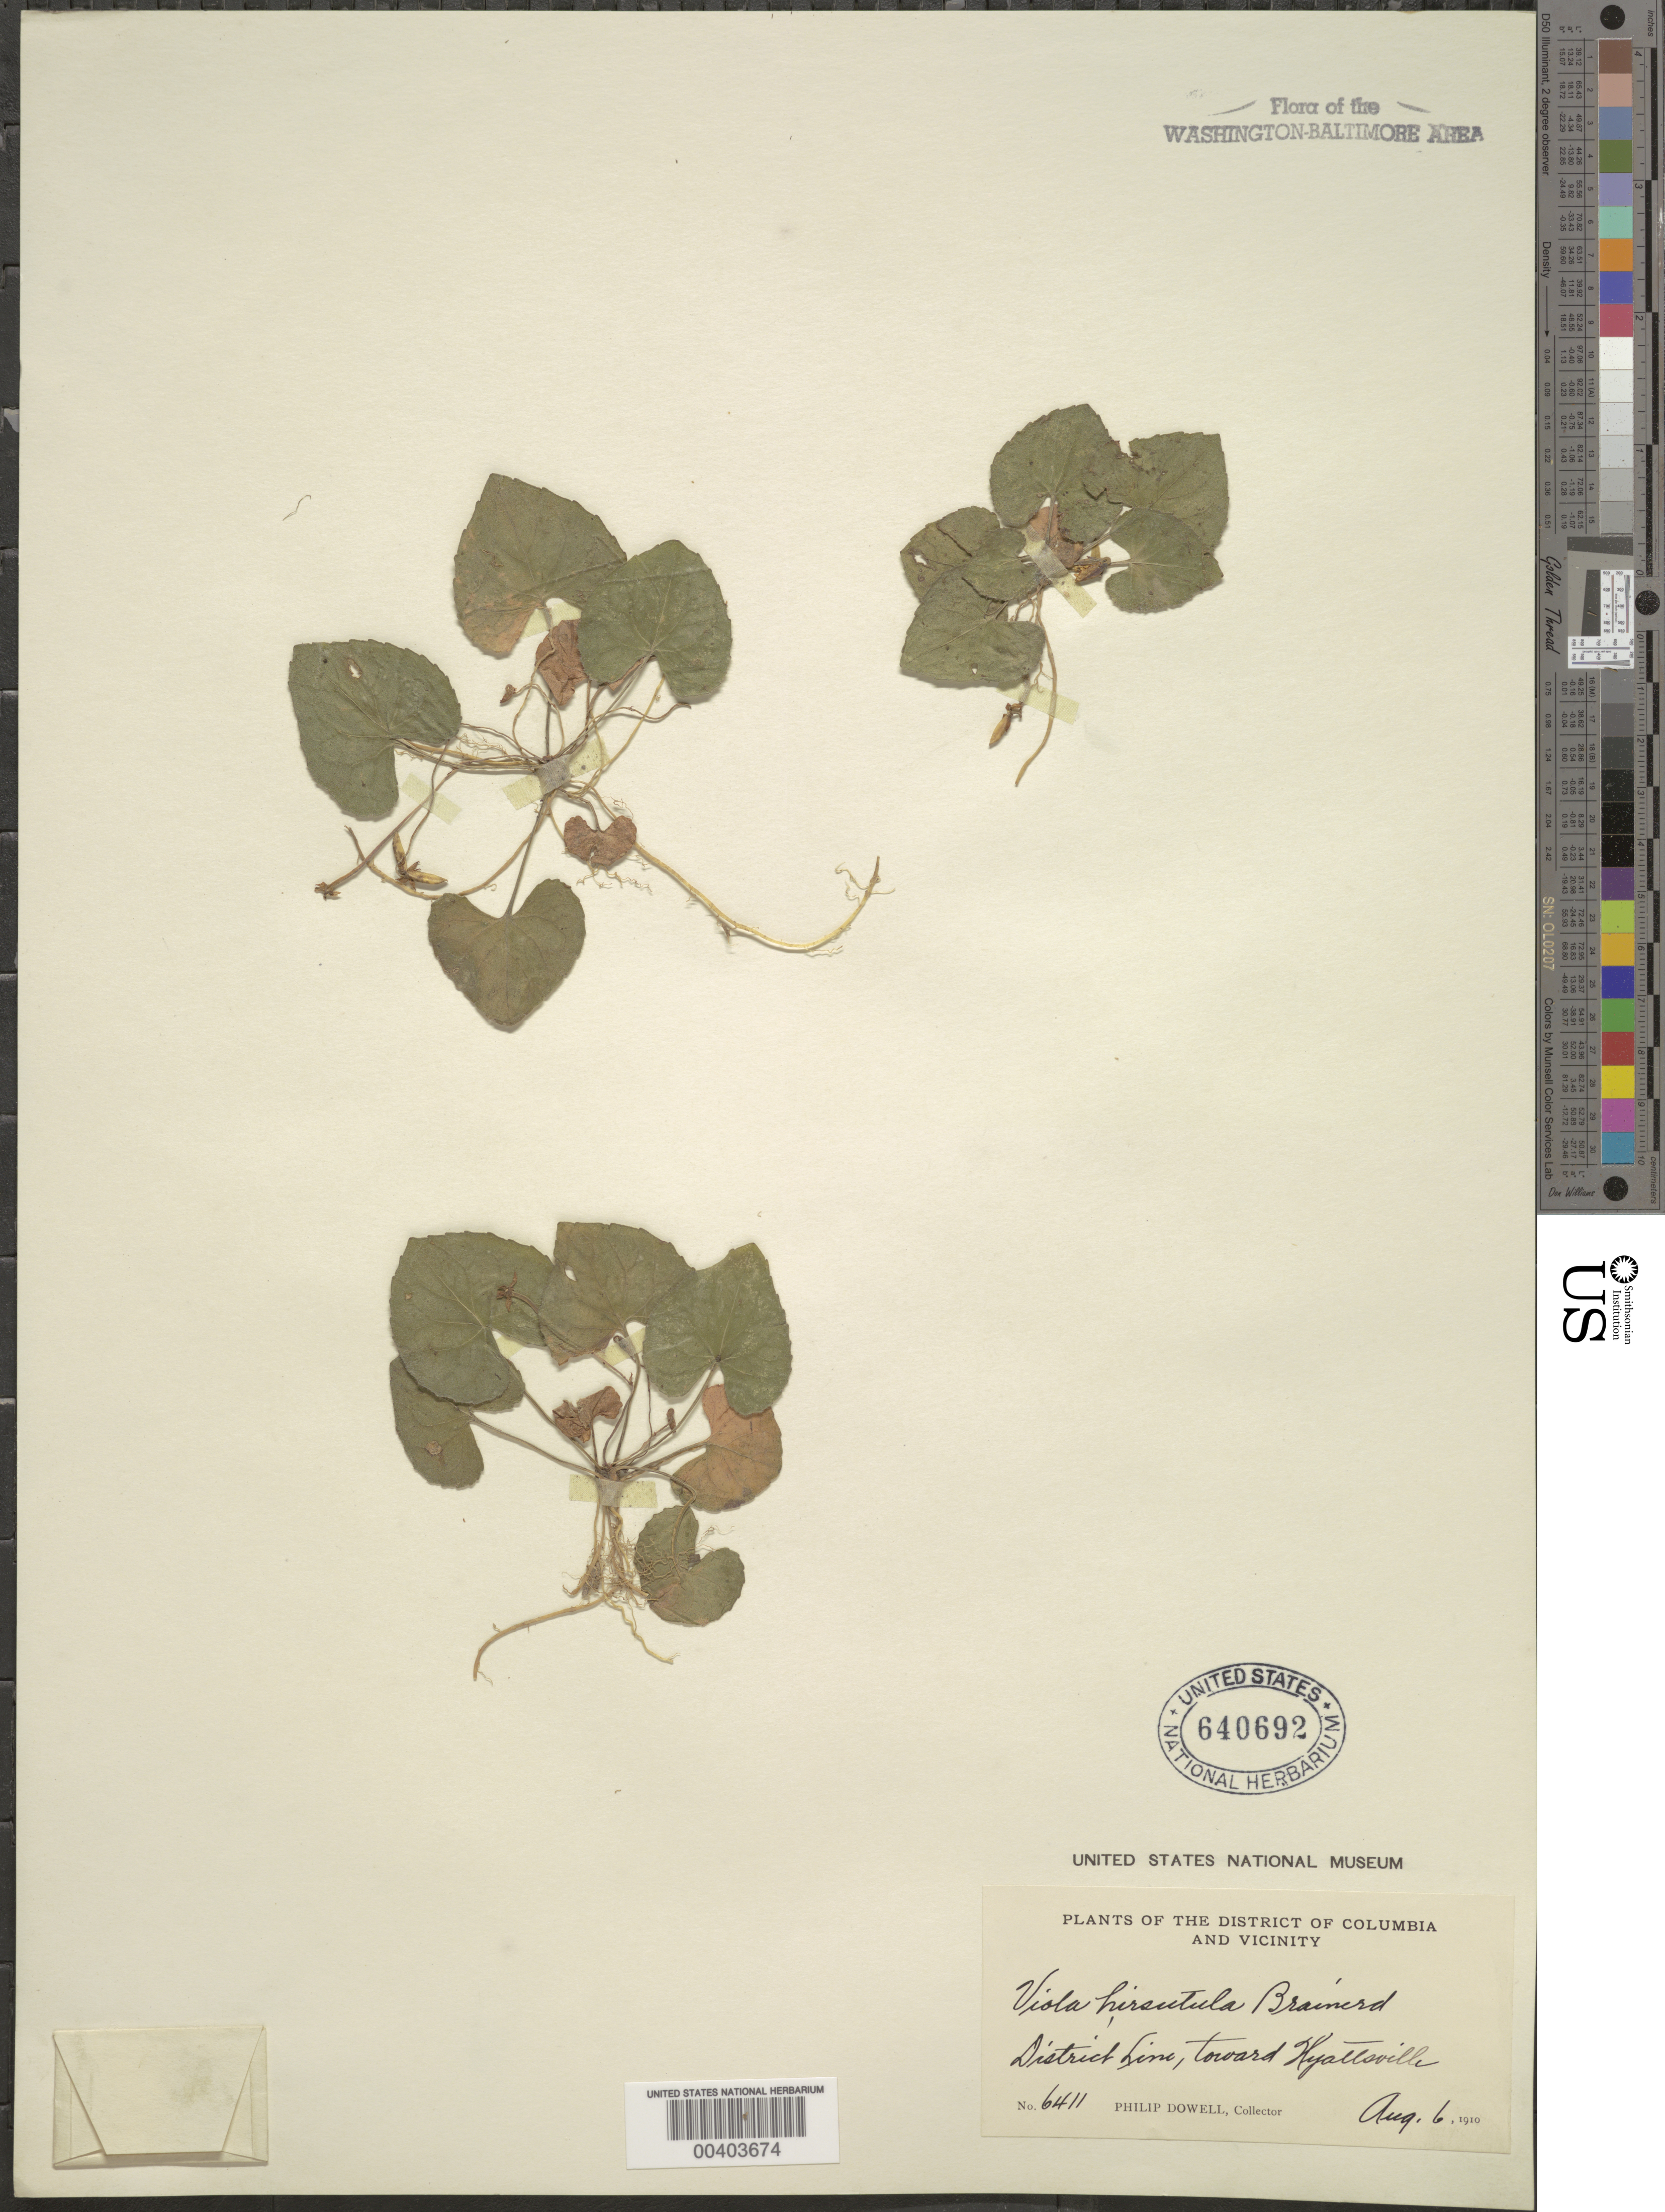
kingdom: Plantae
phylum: Tracheophyta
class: Magnoliopsida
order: Malpighiales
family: Violaceae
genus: Viola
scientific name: Viola hirsutula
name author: Brainerd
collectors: P. Dowell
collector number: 6411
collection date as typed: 06 Aug 1910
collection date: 1910-08-06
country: United States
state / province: District of Columbia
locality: District Line, toward Hyattsville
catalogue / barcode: US 640692